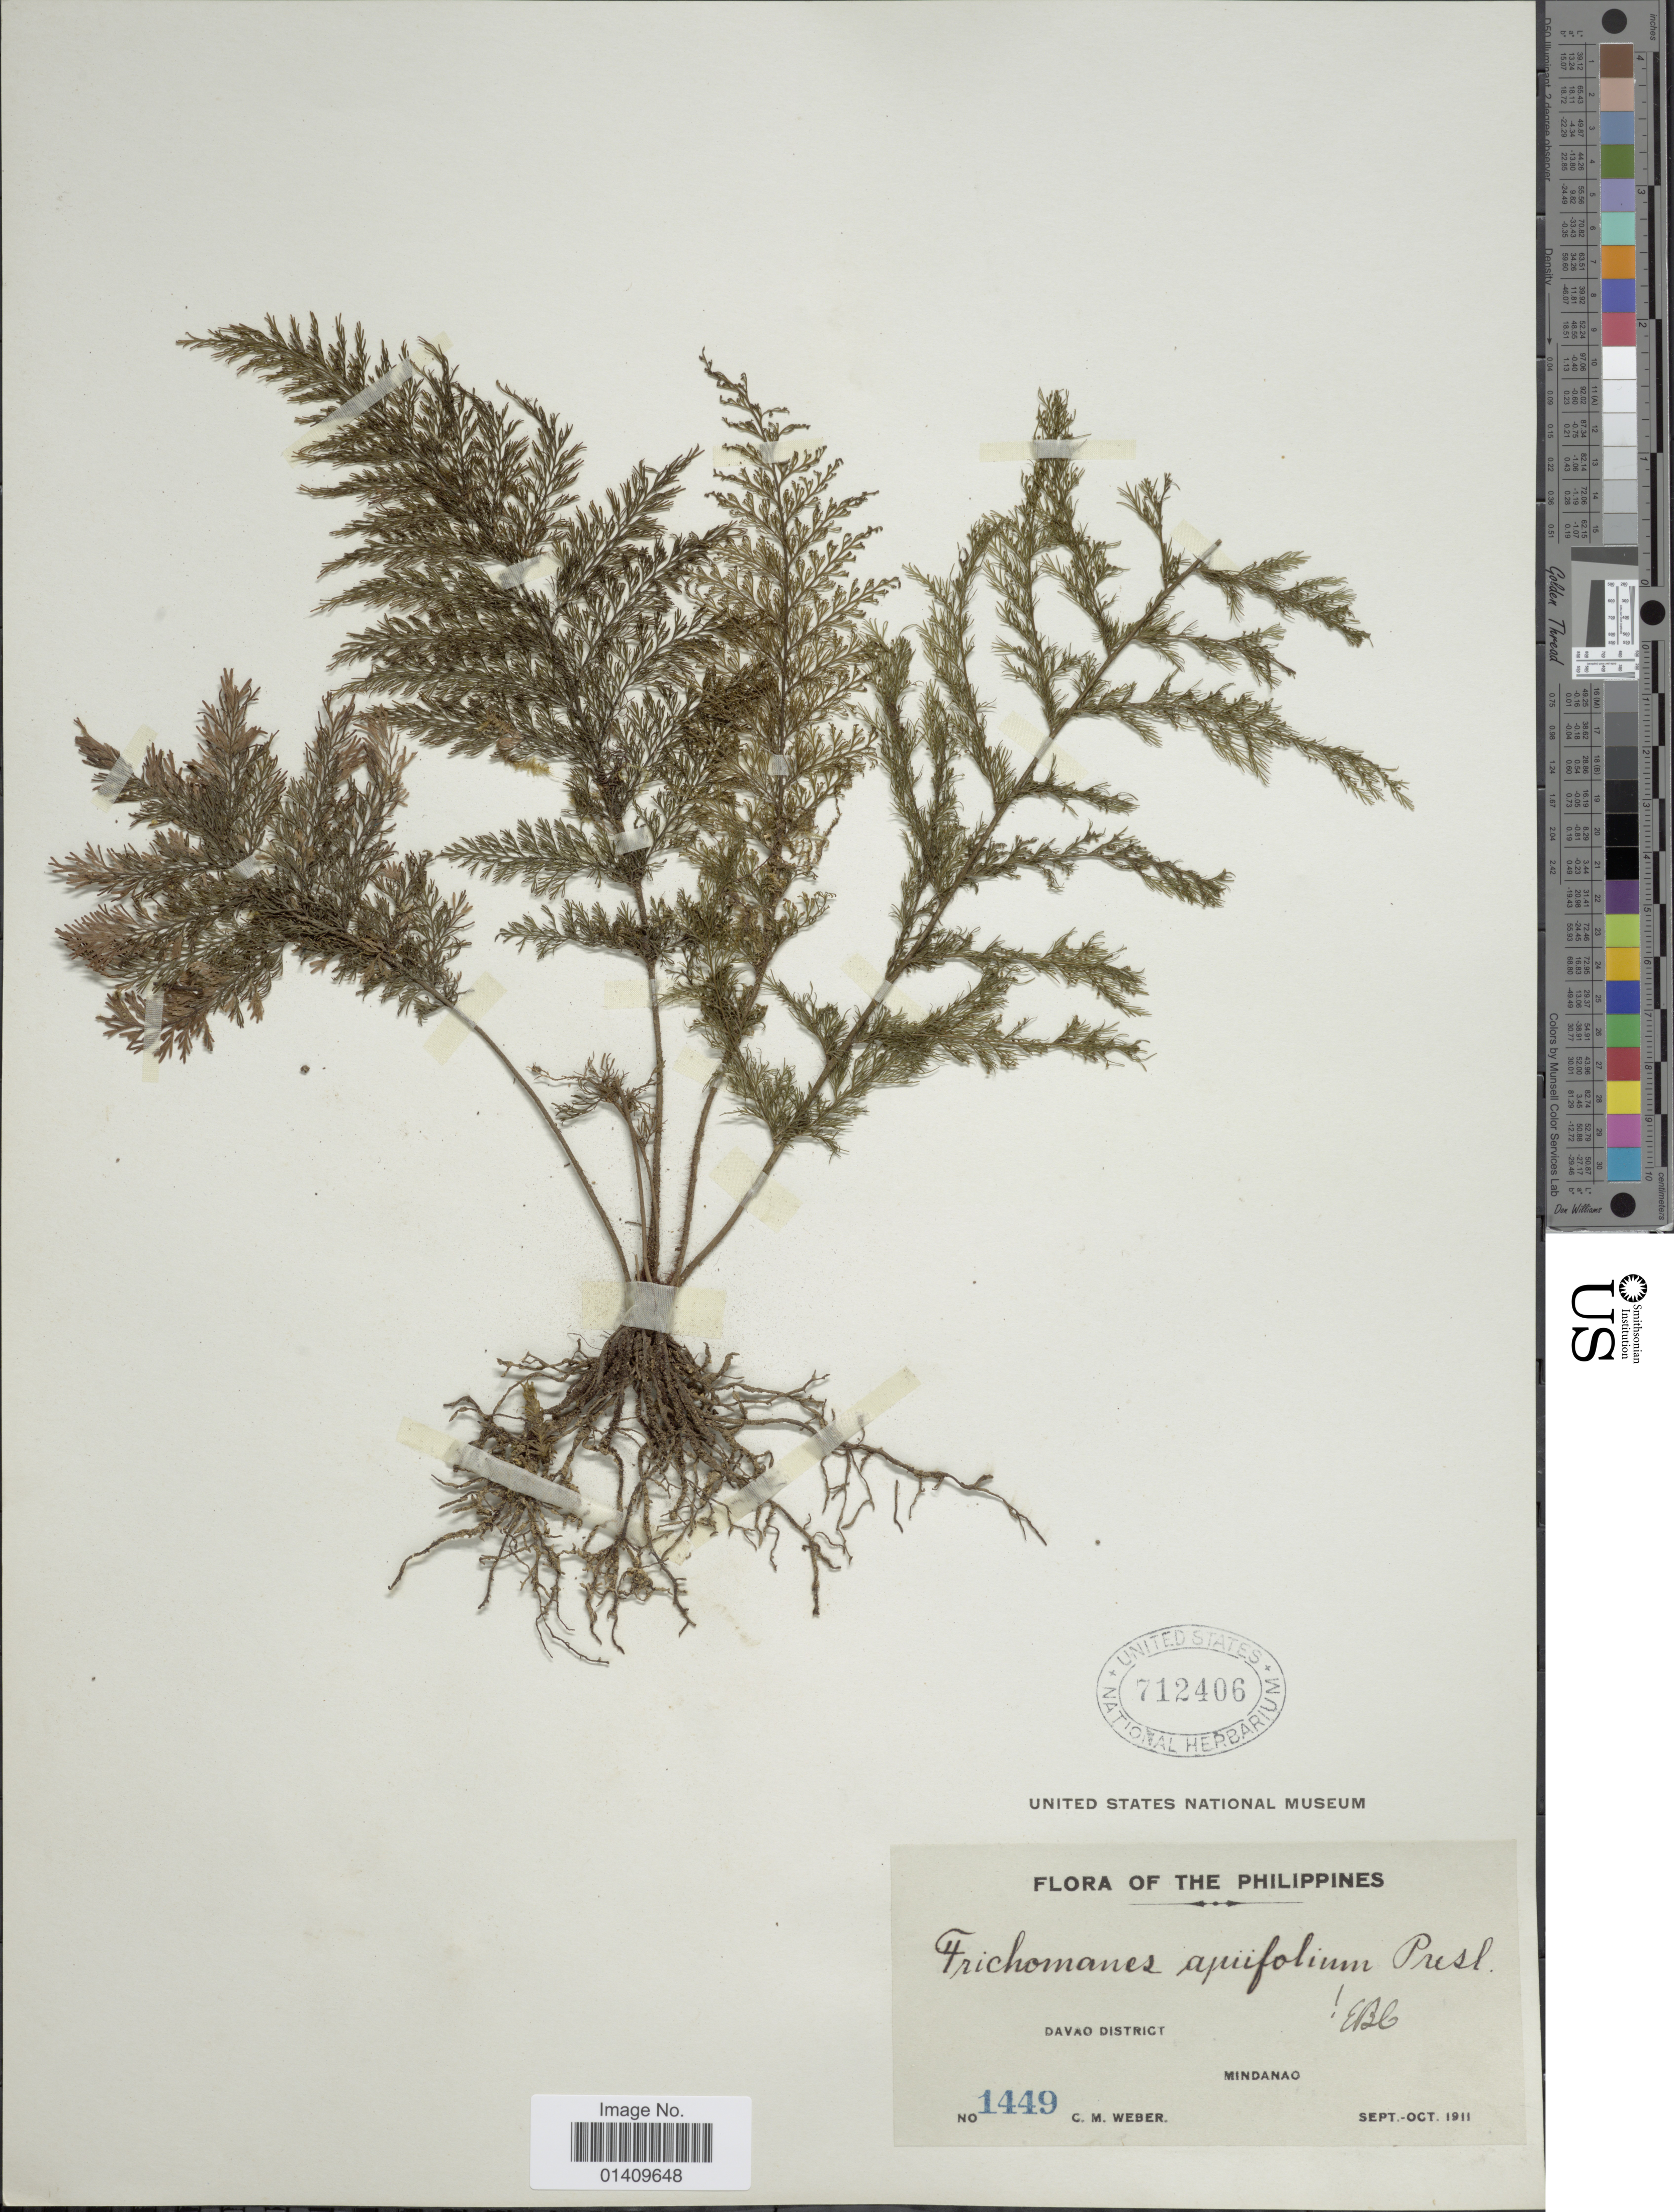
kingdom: Plantae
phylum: Tracheophyta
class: Polypodiopsida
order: Hymenophyllales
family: Hymenophyllaceae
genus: Callistopteris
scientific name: Callistopteris apiifolia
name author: (C. Presl) Copel.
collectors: C. M. Weber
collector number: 1449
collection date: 1911-09/1911-10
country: Philippines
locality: Davao district Mindanoa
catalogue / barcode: US 712406